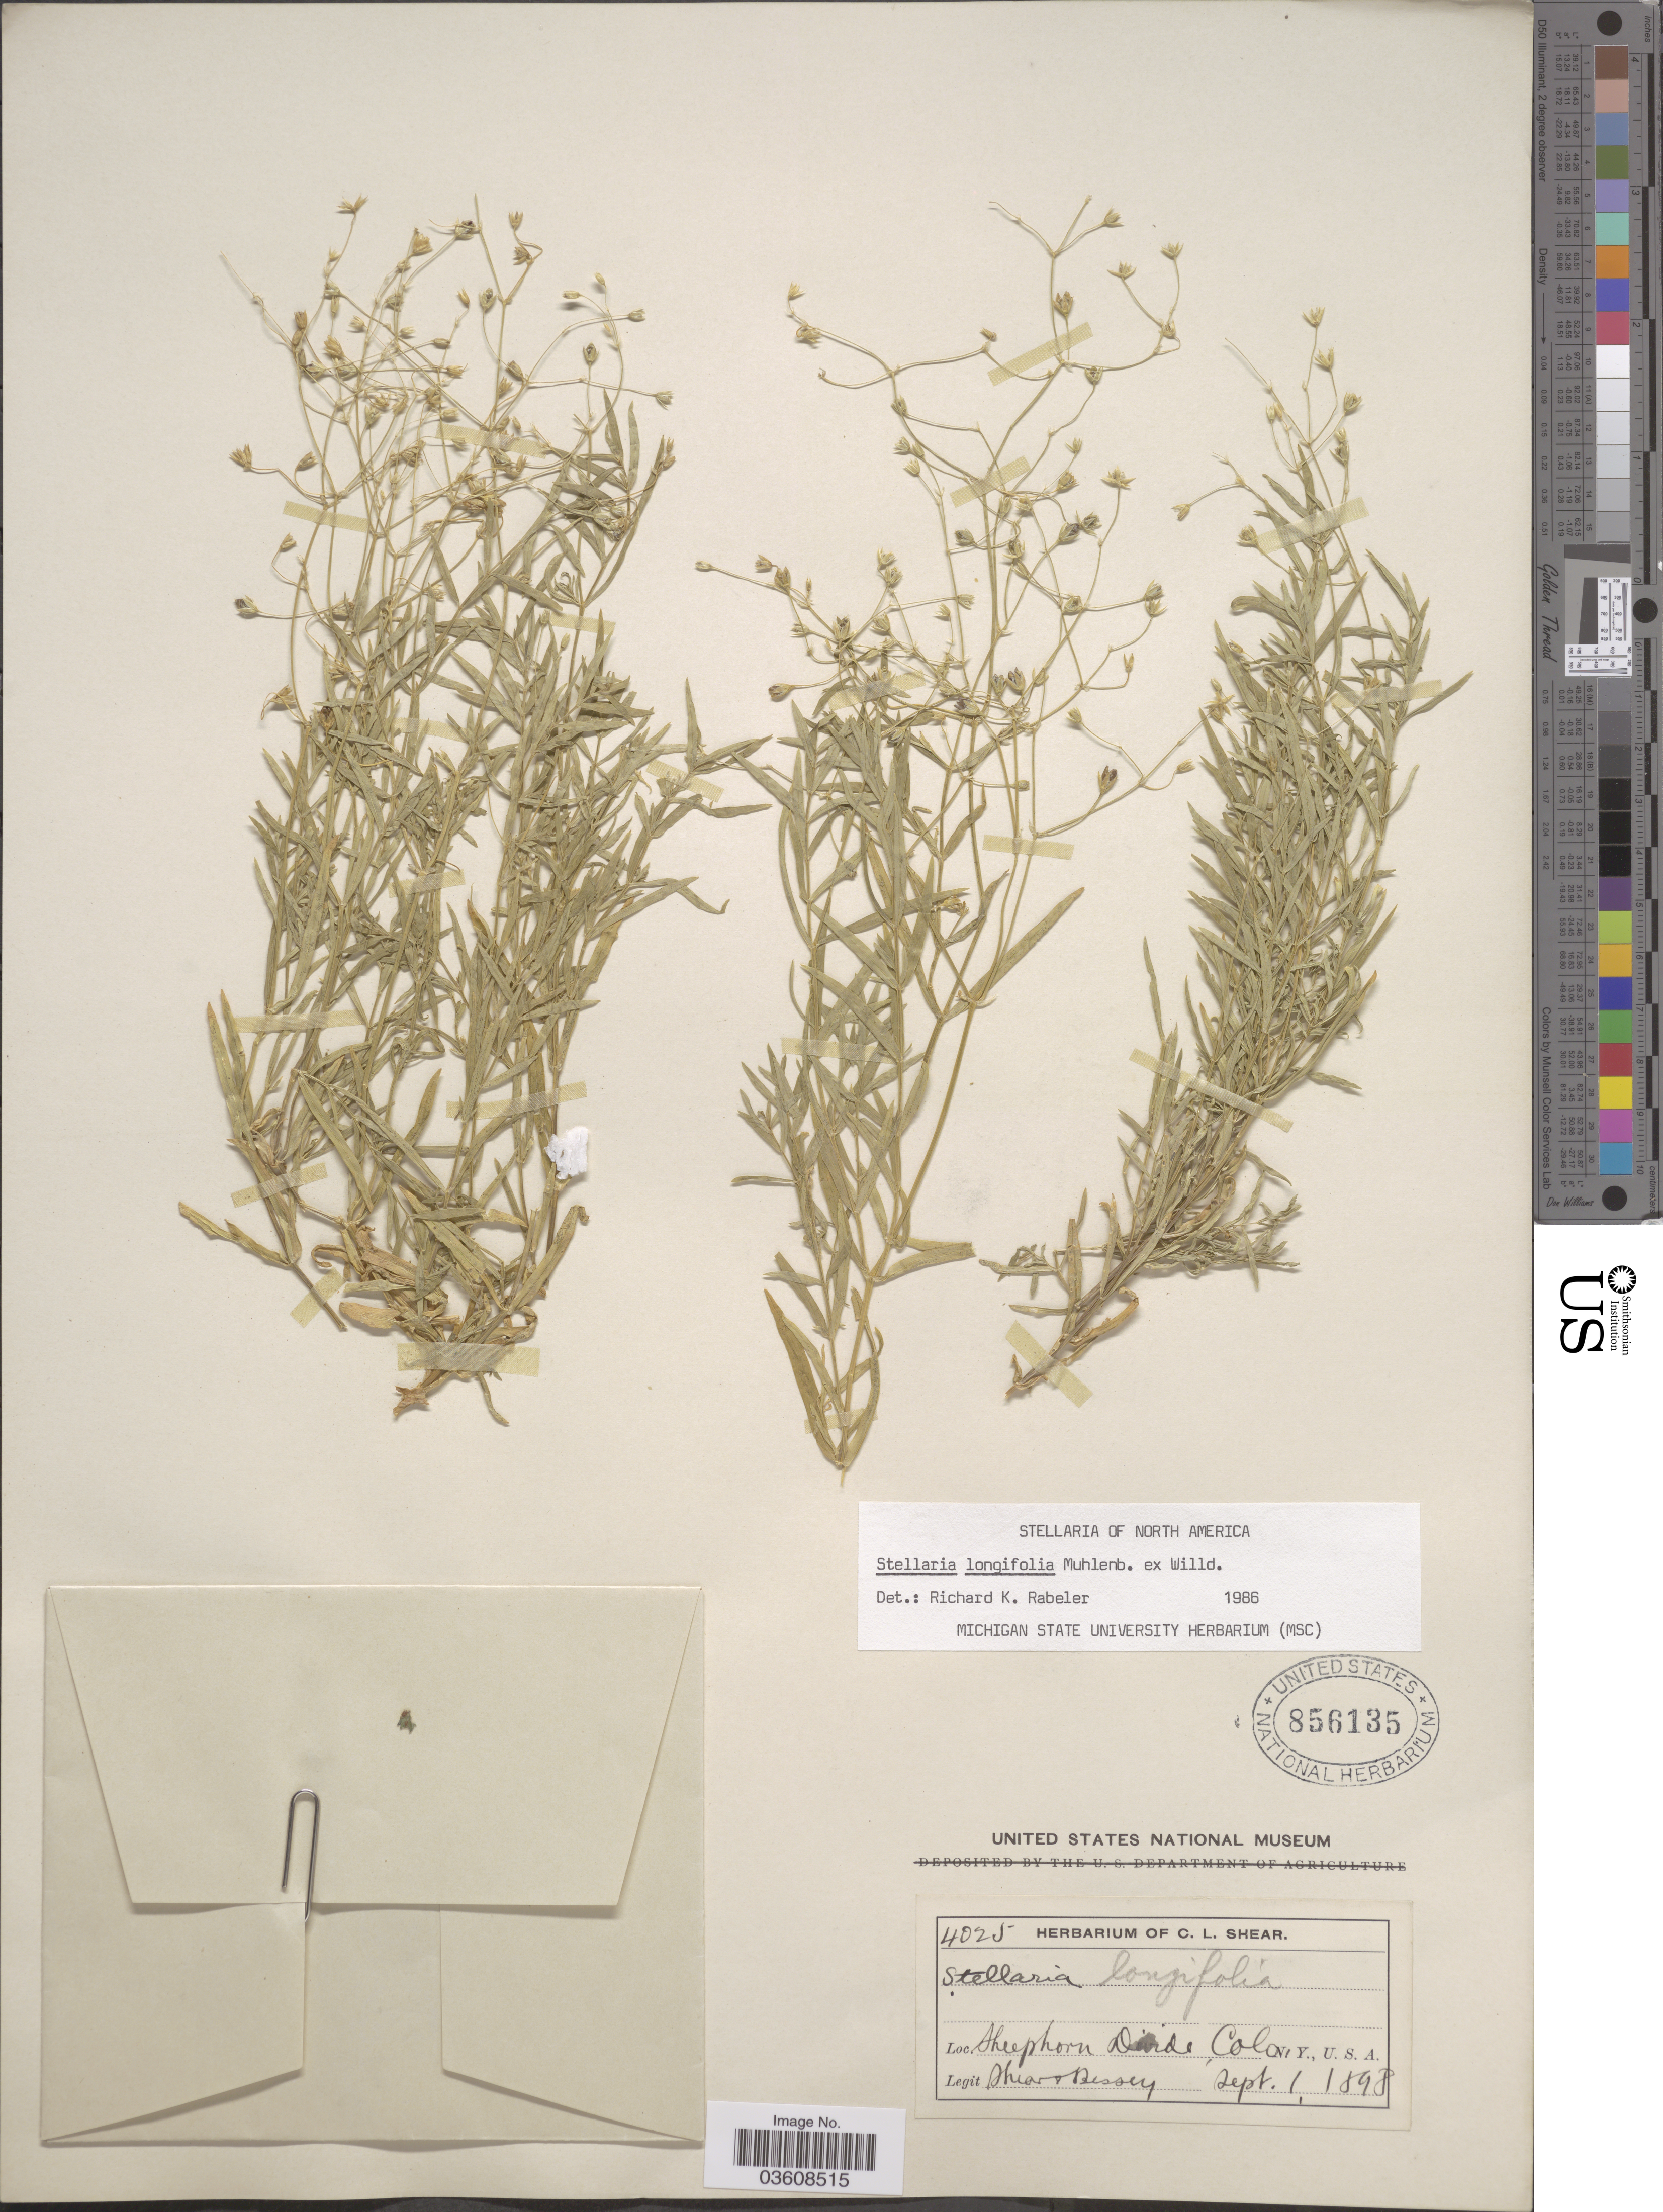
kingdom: Plantae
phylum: Tracheophyta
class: Magnoliopsida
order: Caryophyllales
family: Caryophyllaceae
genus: Stellaria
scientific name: Stellaria longifolia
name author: Muhl. ex Willd.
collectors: C. L. Shear & -. Bessey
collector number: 4025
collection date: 1898-09-01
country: United States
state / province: Colorado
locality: Sheephorn Divide.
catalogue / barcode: US 856135